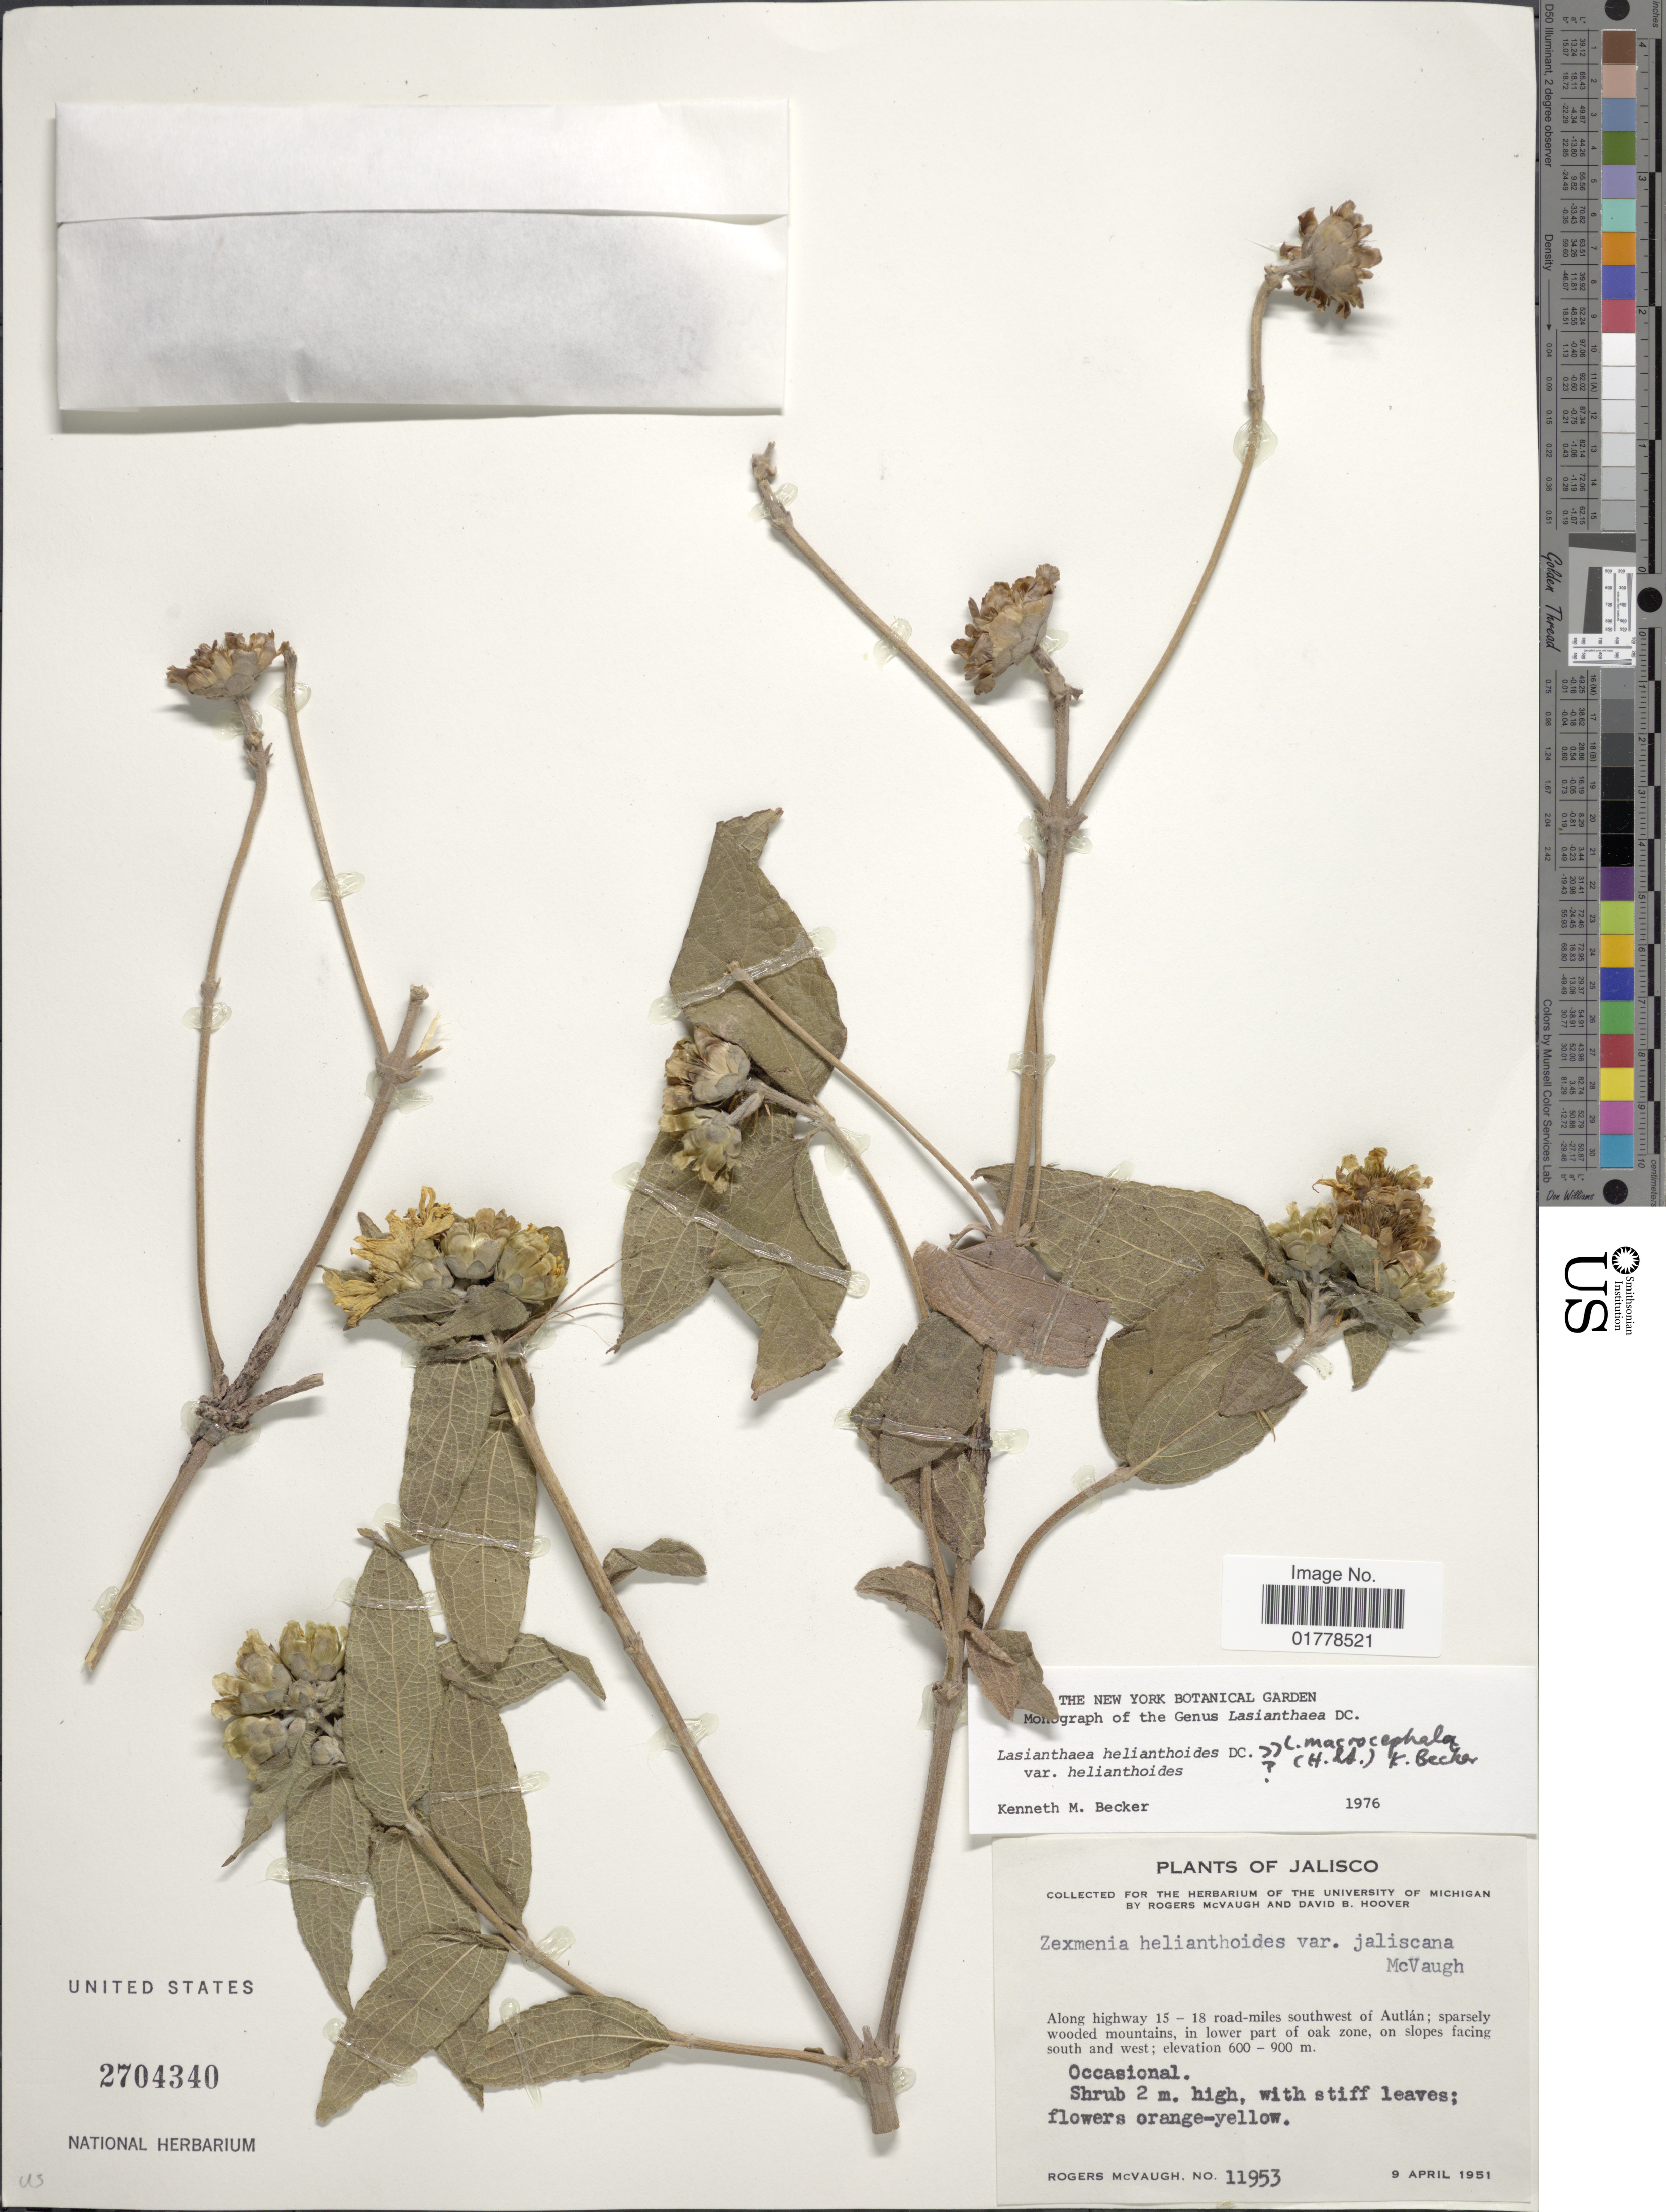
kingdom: Plantae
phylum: Tracheophyta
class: Magnoliopsida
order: Asterales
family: Asteraceae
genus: Lasianthaea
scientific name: Lasianthaea helianthoides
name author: Zucc. & DC.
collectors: R. McVaugh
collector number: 11953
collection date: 1951-04-09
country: Mexico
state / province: Jalisco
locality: Along highway 15 - 18 road-miles southwest of Autlán; sparsely wooded mountains, in lower part of oak zone, on slopes facing south and west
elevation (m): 600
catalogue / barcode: US 2704340